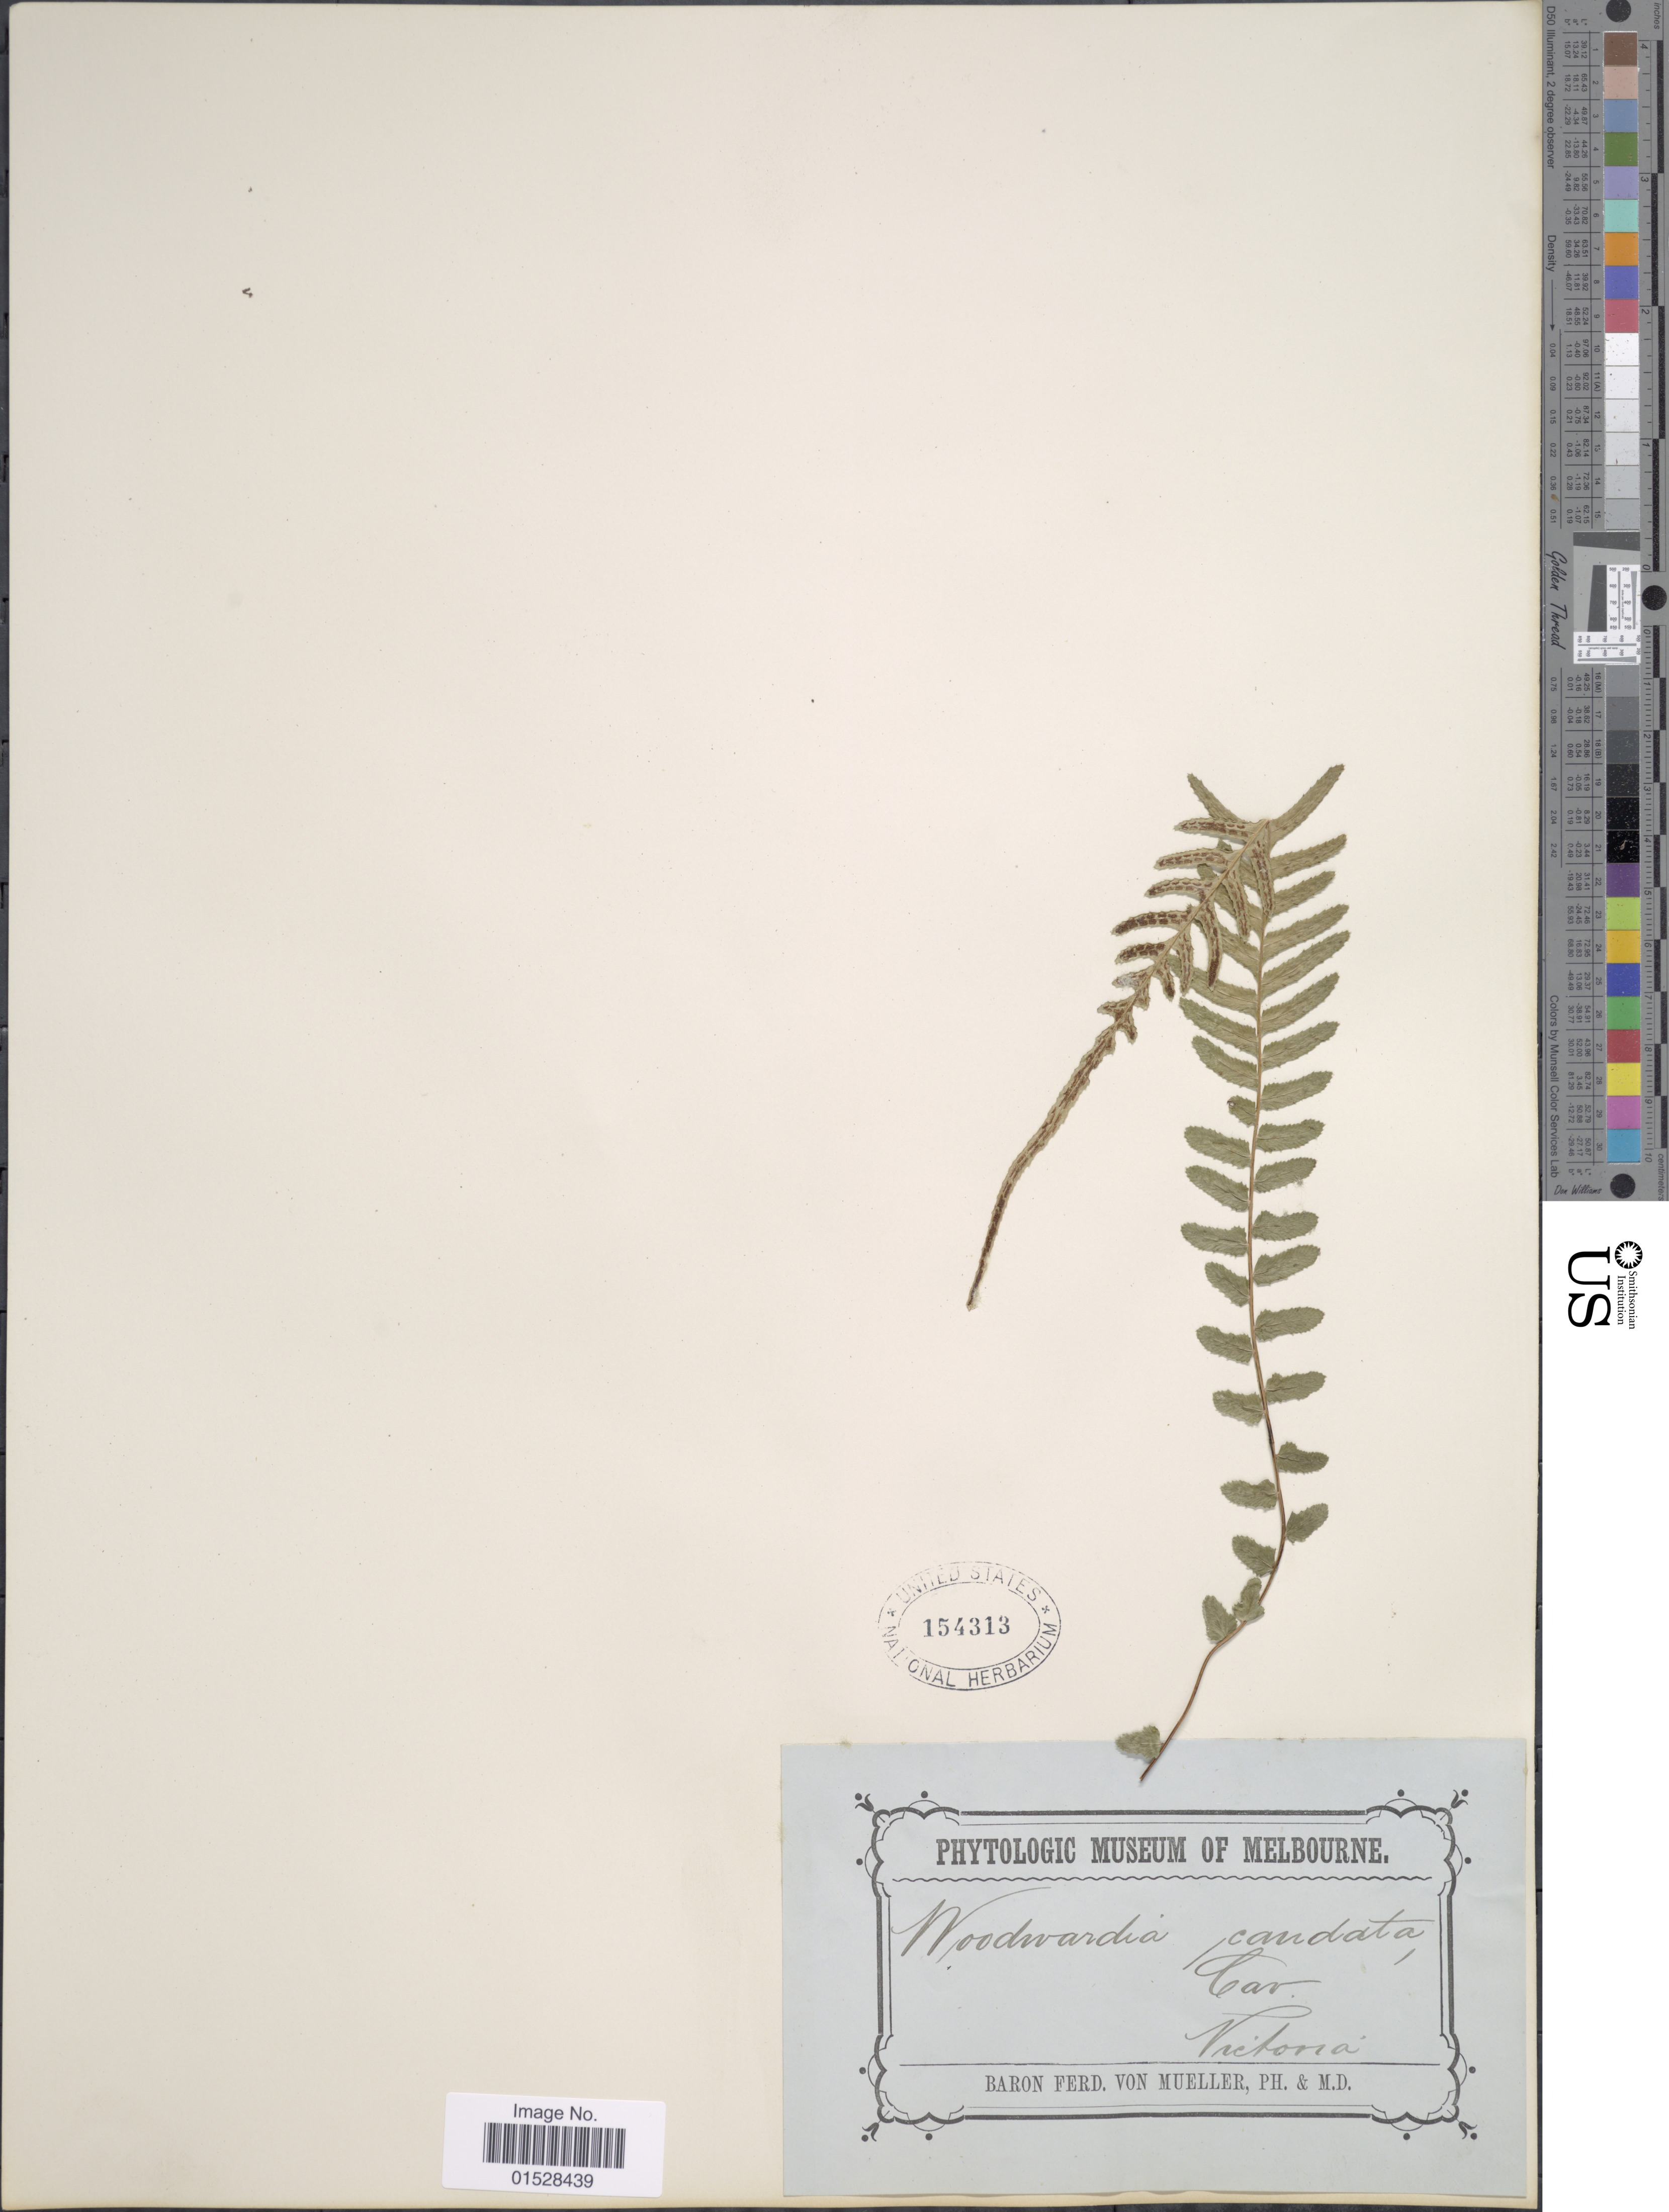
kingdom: Plantae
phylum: Tracheophyta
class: Polypodiopsida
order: Polypodiales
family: Blechnaceae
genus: Blechnum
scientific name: Blechnum spinulosum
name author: Poir.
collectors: B. von Mueller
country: Australia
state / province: Victoria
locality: Victoria.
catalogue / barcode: US 154313